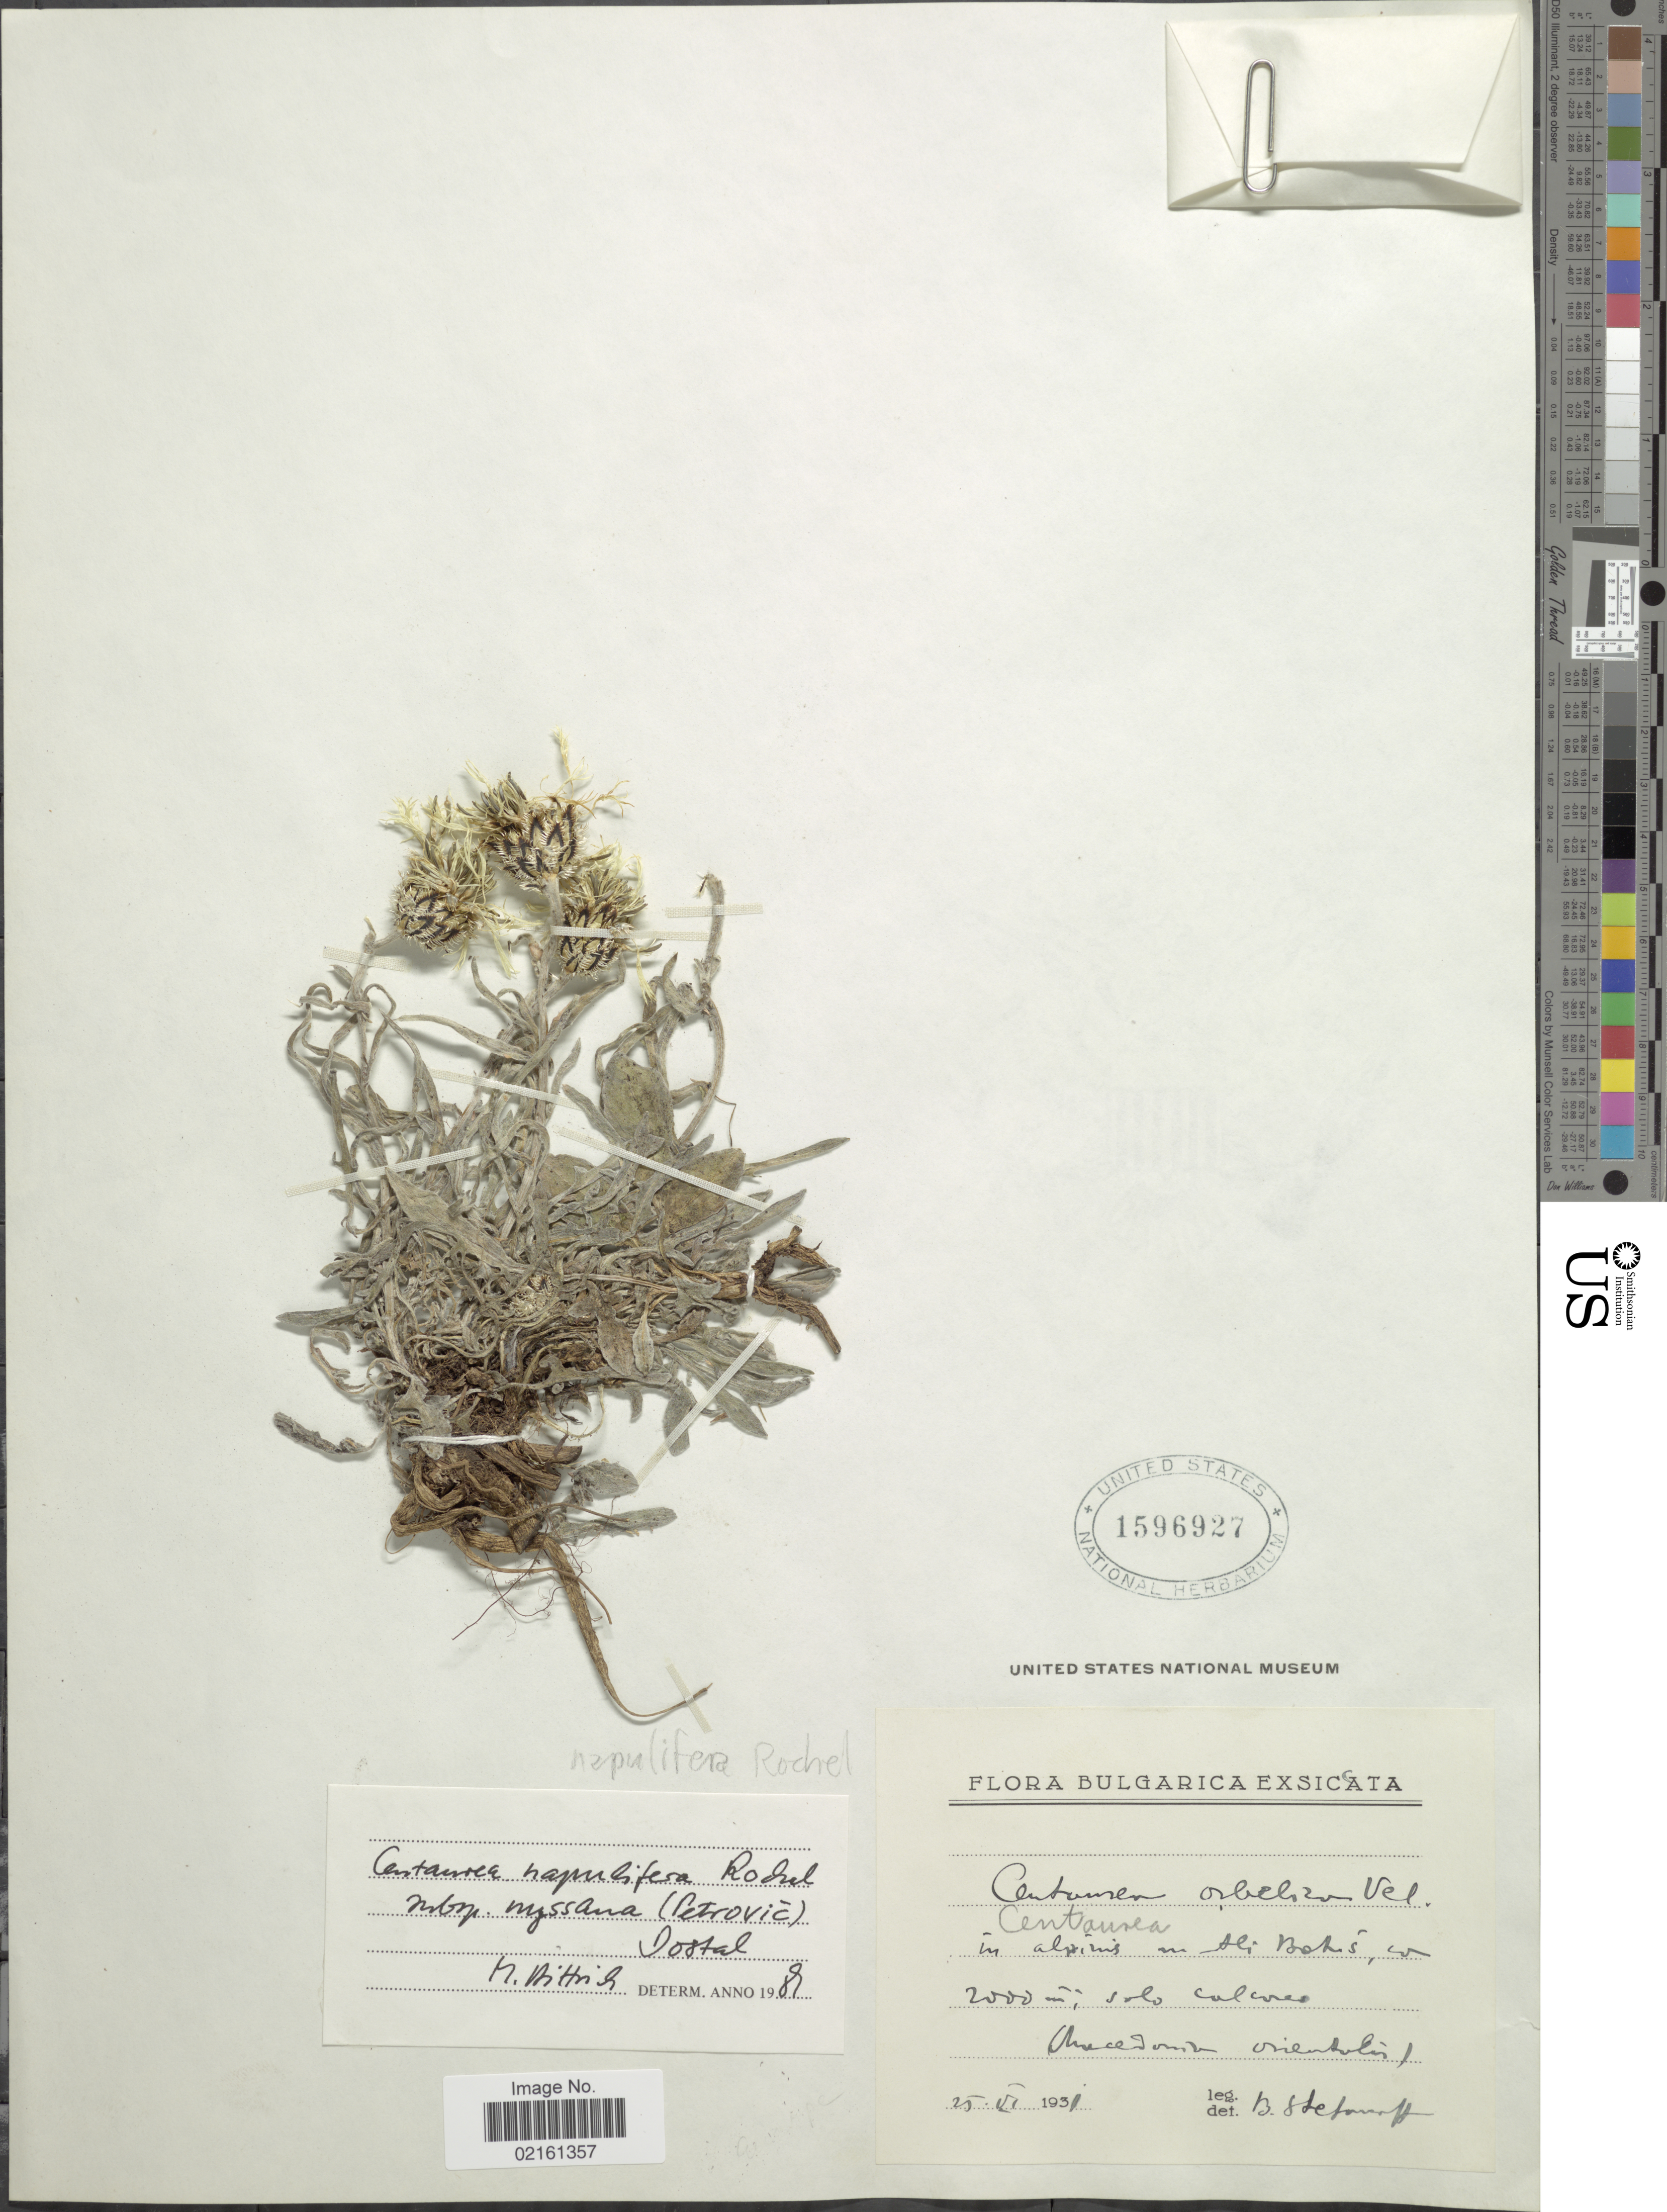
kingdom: Plantae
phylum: Tracheophyta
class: Magnoliopsida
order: Asterales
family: Asteraceae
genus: Centaurea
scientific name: Centaurea napulifera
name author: Rochel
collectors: B. Stefanoff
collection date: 1931-06-25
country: Bulgaria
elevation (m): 2000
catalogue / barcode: US 1596927